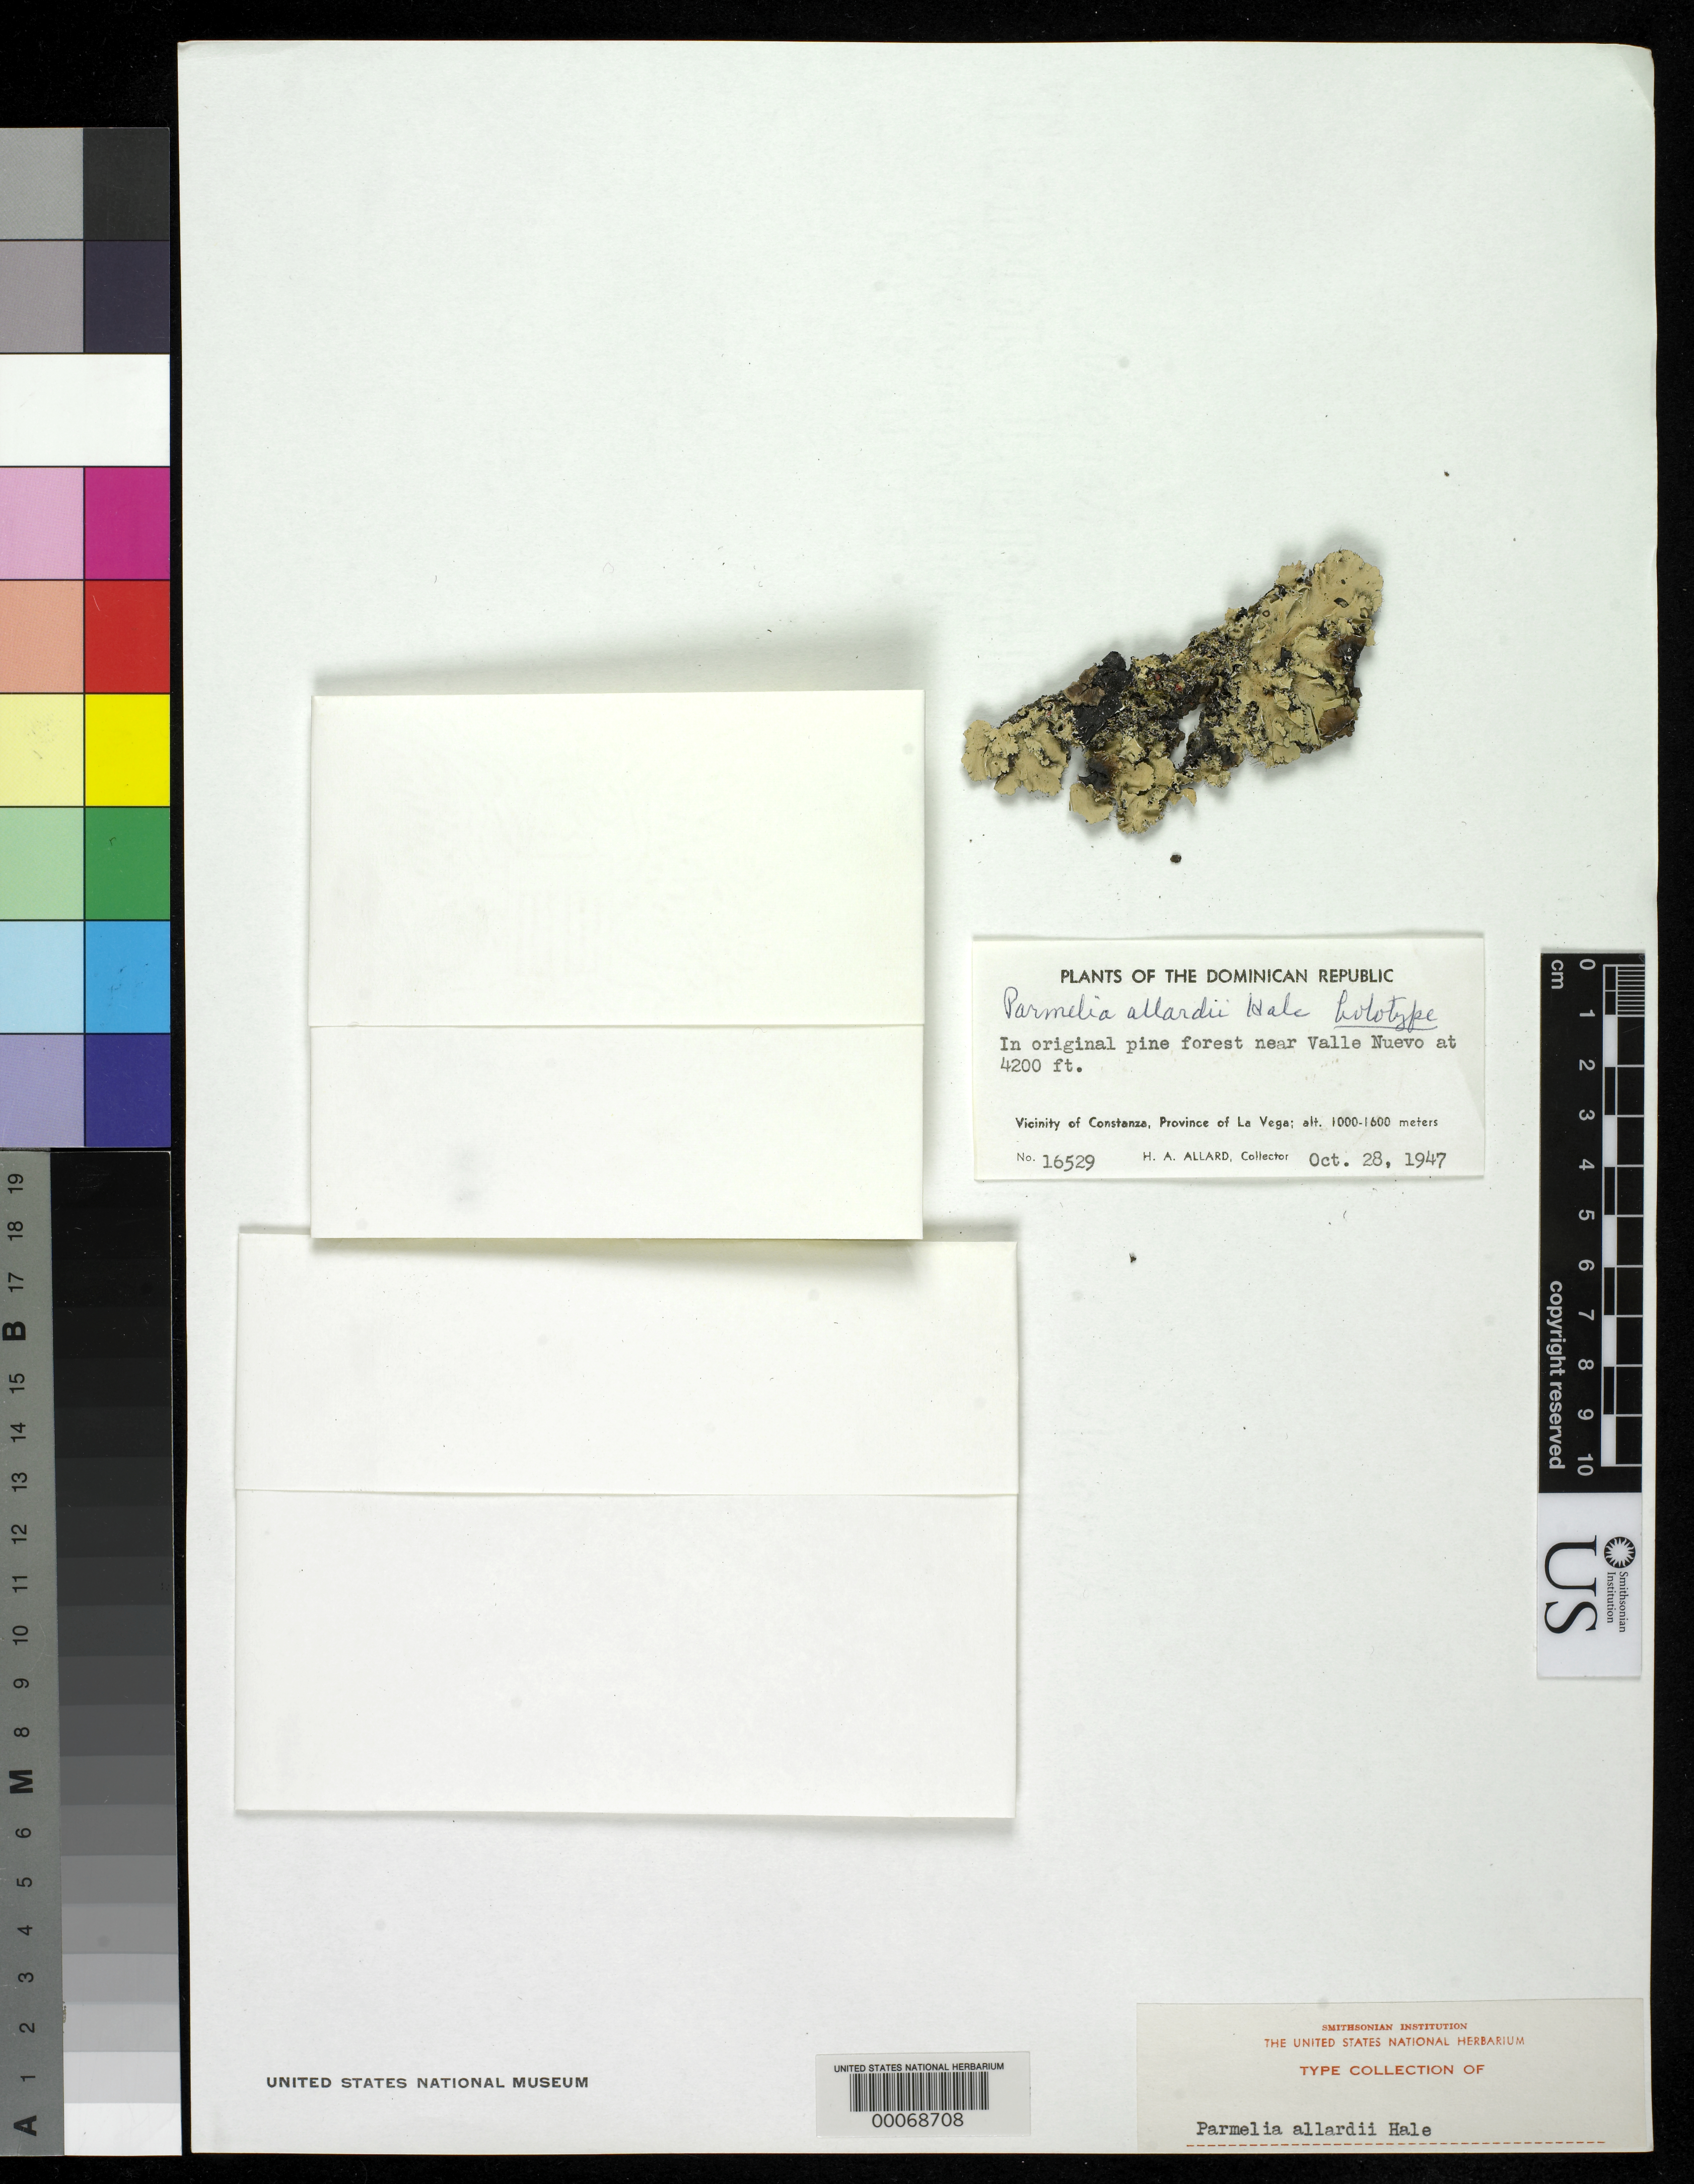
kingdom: Fungi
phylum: Ascomycota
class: Lecanoromycetes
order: Lecanorales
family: Parmeliaceae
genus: Parmelia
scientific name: Parmelia allardii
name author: Hale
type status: Holotype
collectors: H. A. Allard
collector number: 16529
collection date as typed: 28 Oct 1947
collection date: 1947-10-28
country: Dominican Republic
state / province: La Vega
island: Hispaniola Island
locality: Near Valle Nuevo, vicinity of Constanza.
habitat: in original pine forest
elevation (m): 1000